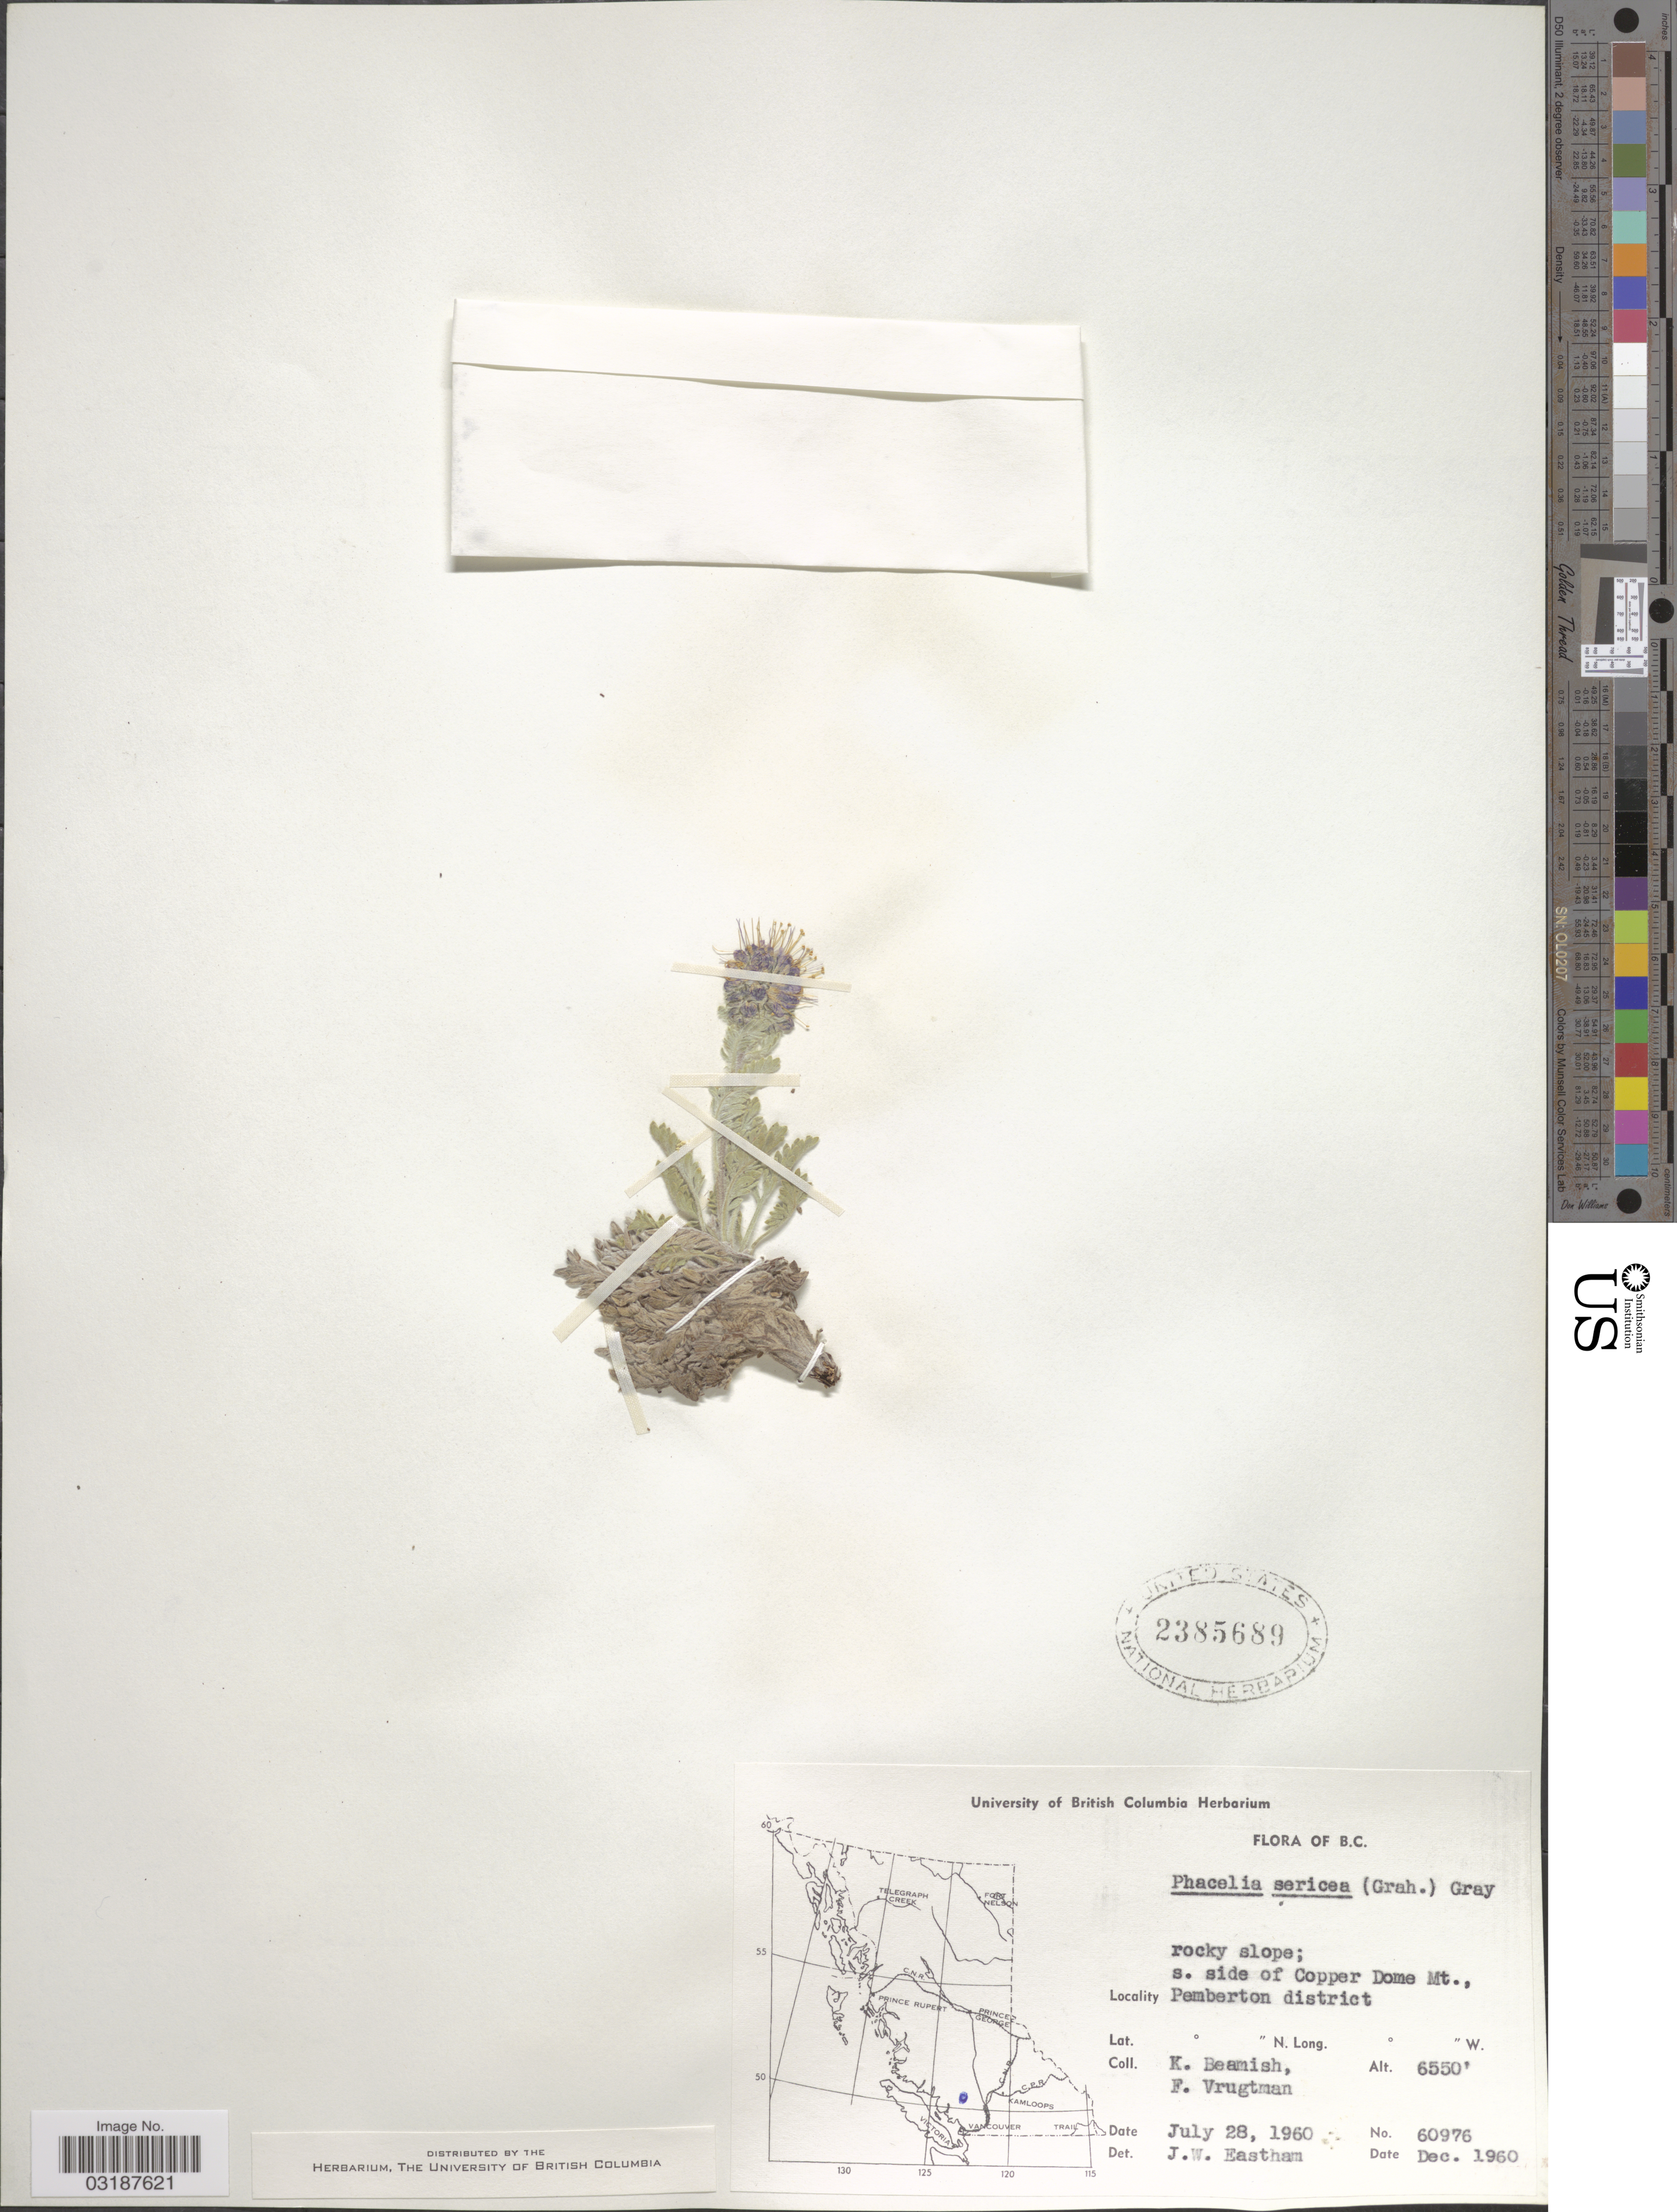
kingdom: Plantae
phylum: Tracheophyta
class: Magnoliopsida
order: Boraginales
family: Hydrophyllaceae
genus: Phacelia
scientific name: Phacelia sericea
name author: (Graham) A. Gray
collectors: K. Beamish & F. Vrugtman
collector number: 60976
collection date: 1960-07-28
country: Canada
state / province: British Columbia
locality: S. side of Copper Dome Mt., Pemberton district.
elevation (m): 1996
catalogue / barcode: US 2385689